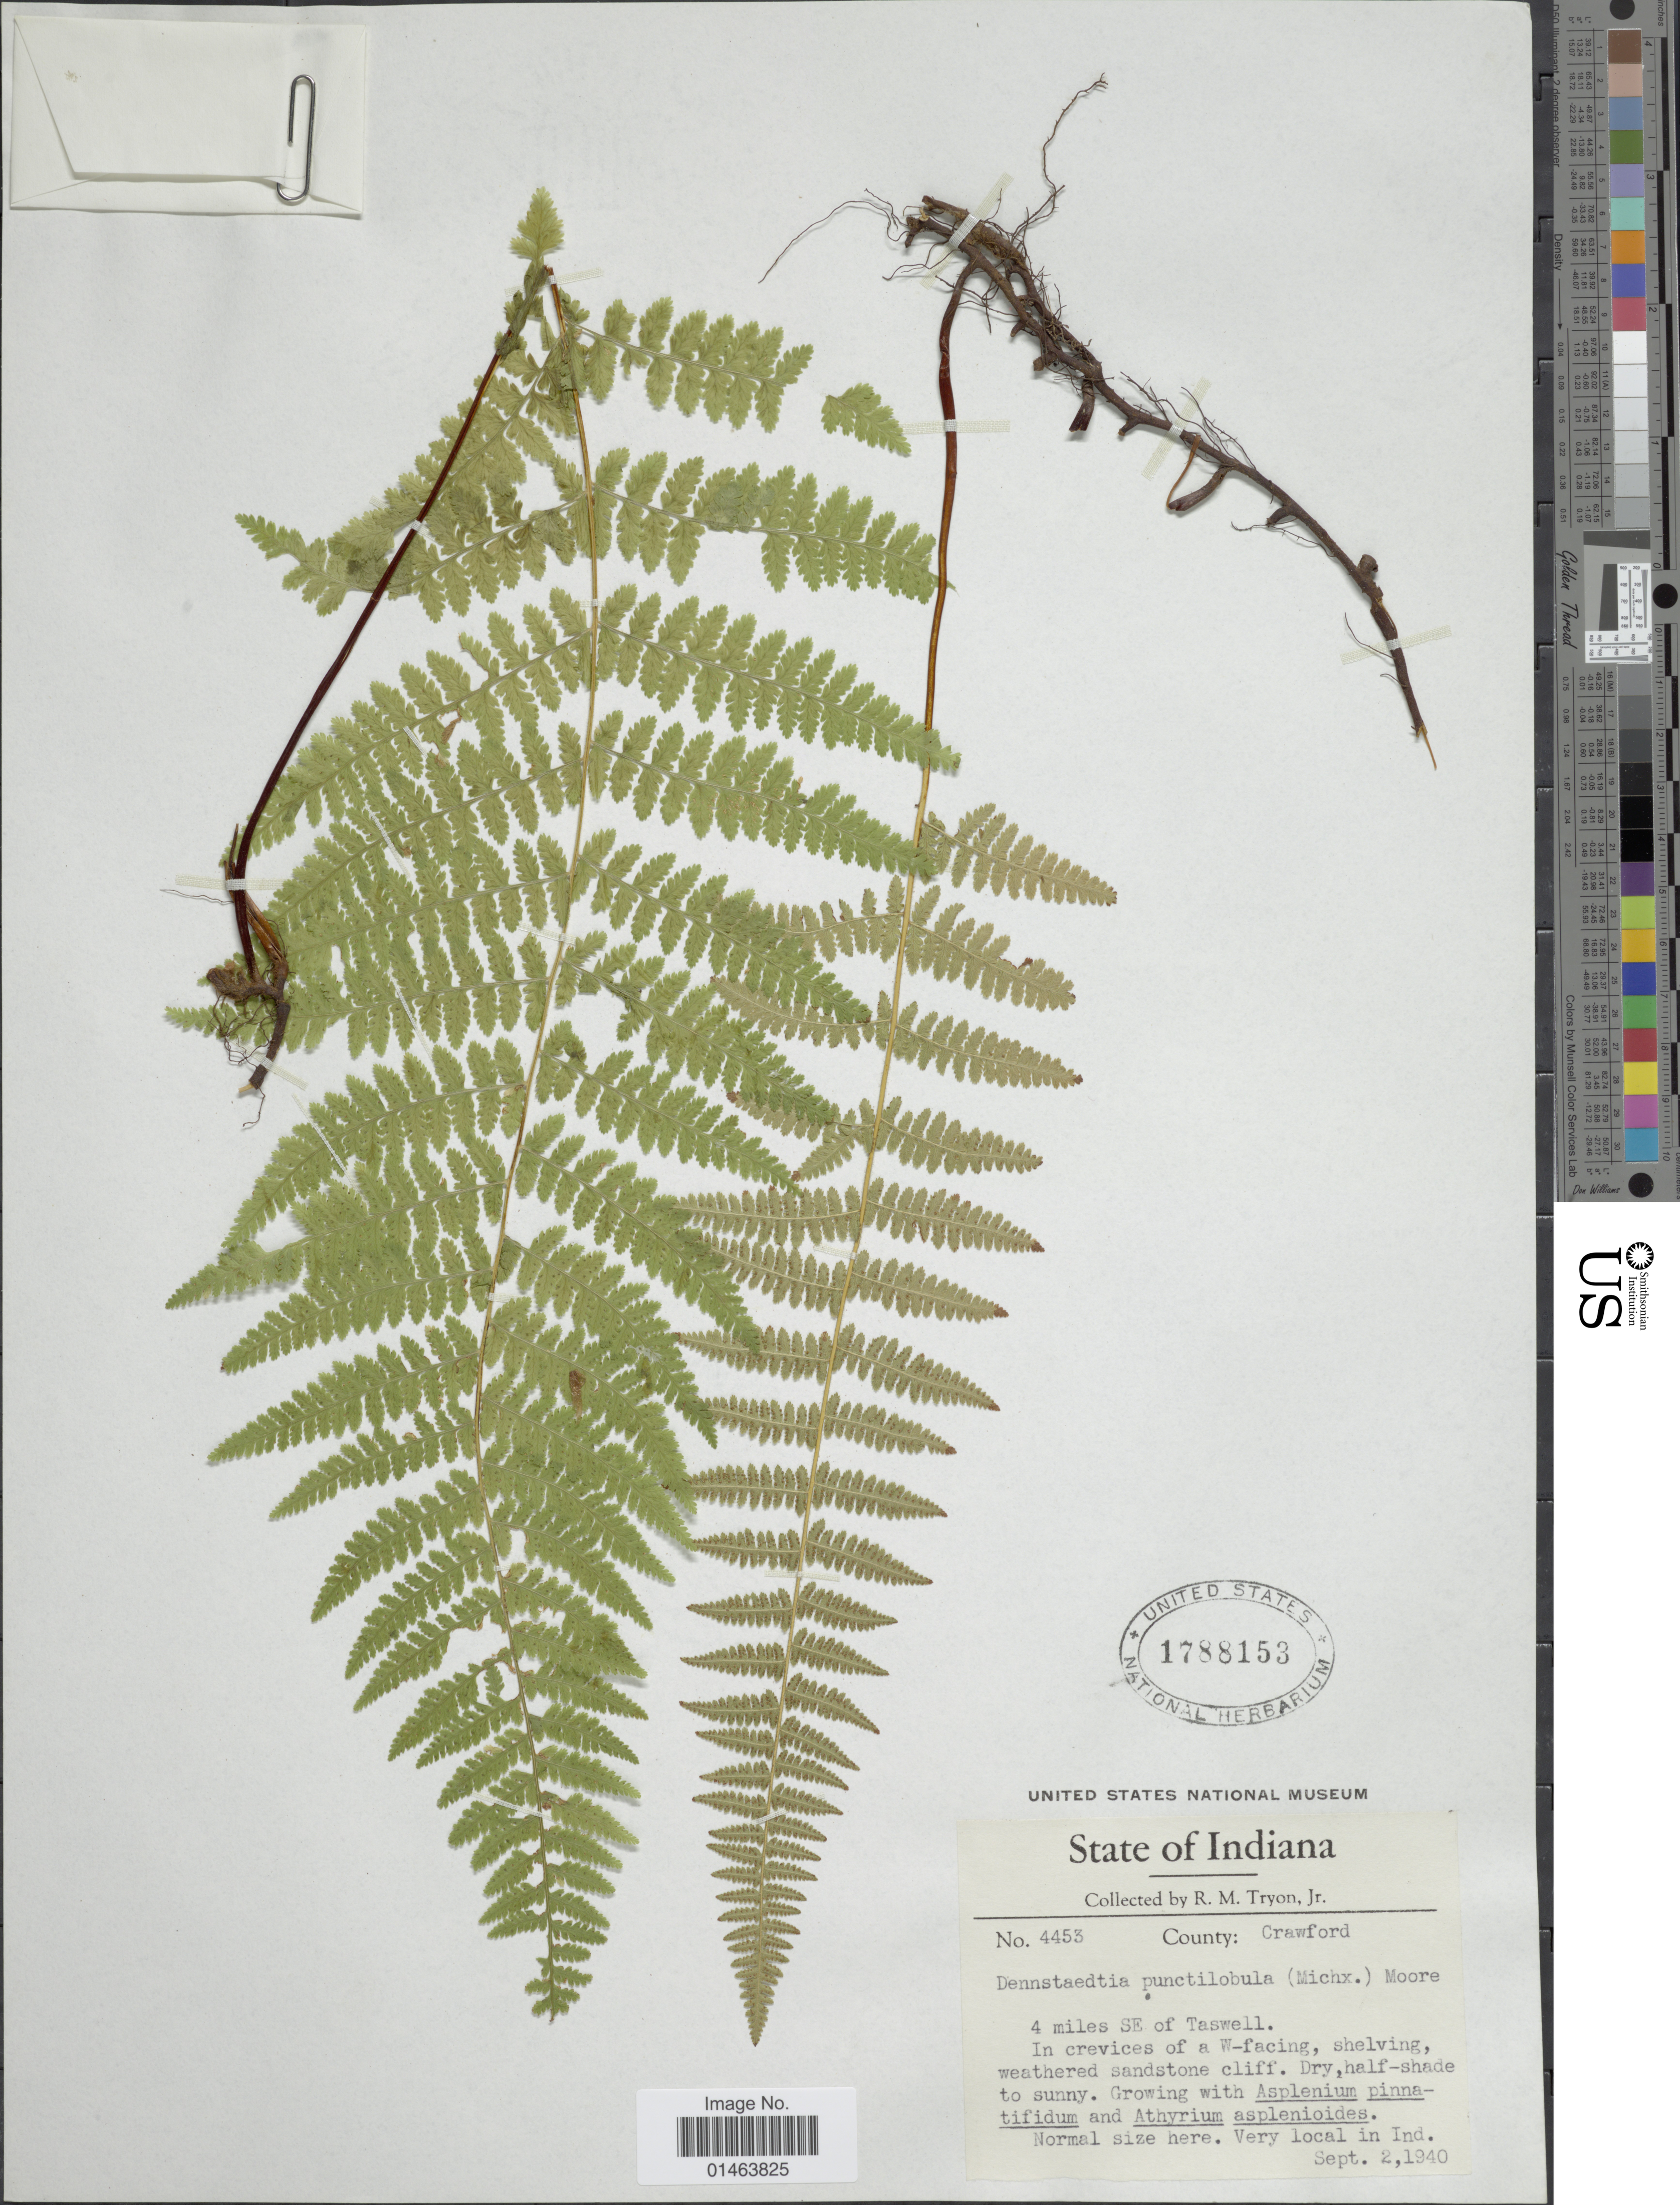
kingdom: Plantae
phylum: Tracheophyta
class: Polypodiopsida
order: Polypodiales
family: Dennstaedtiaceae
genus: Dennstaedtia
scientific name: Dennstaedtia punctilobula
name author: (Michx.) T. Moore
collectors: R. M. Tryon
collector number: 4453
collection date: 1940-09-02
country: United States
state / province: Indiana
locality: Indiana, Crawford, 4 miles SE of Taswell.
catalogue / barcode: US 1788153